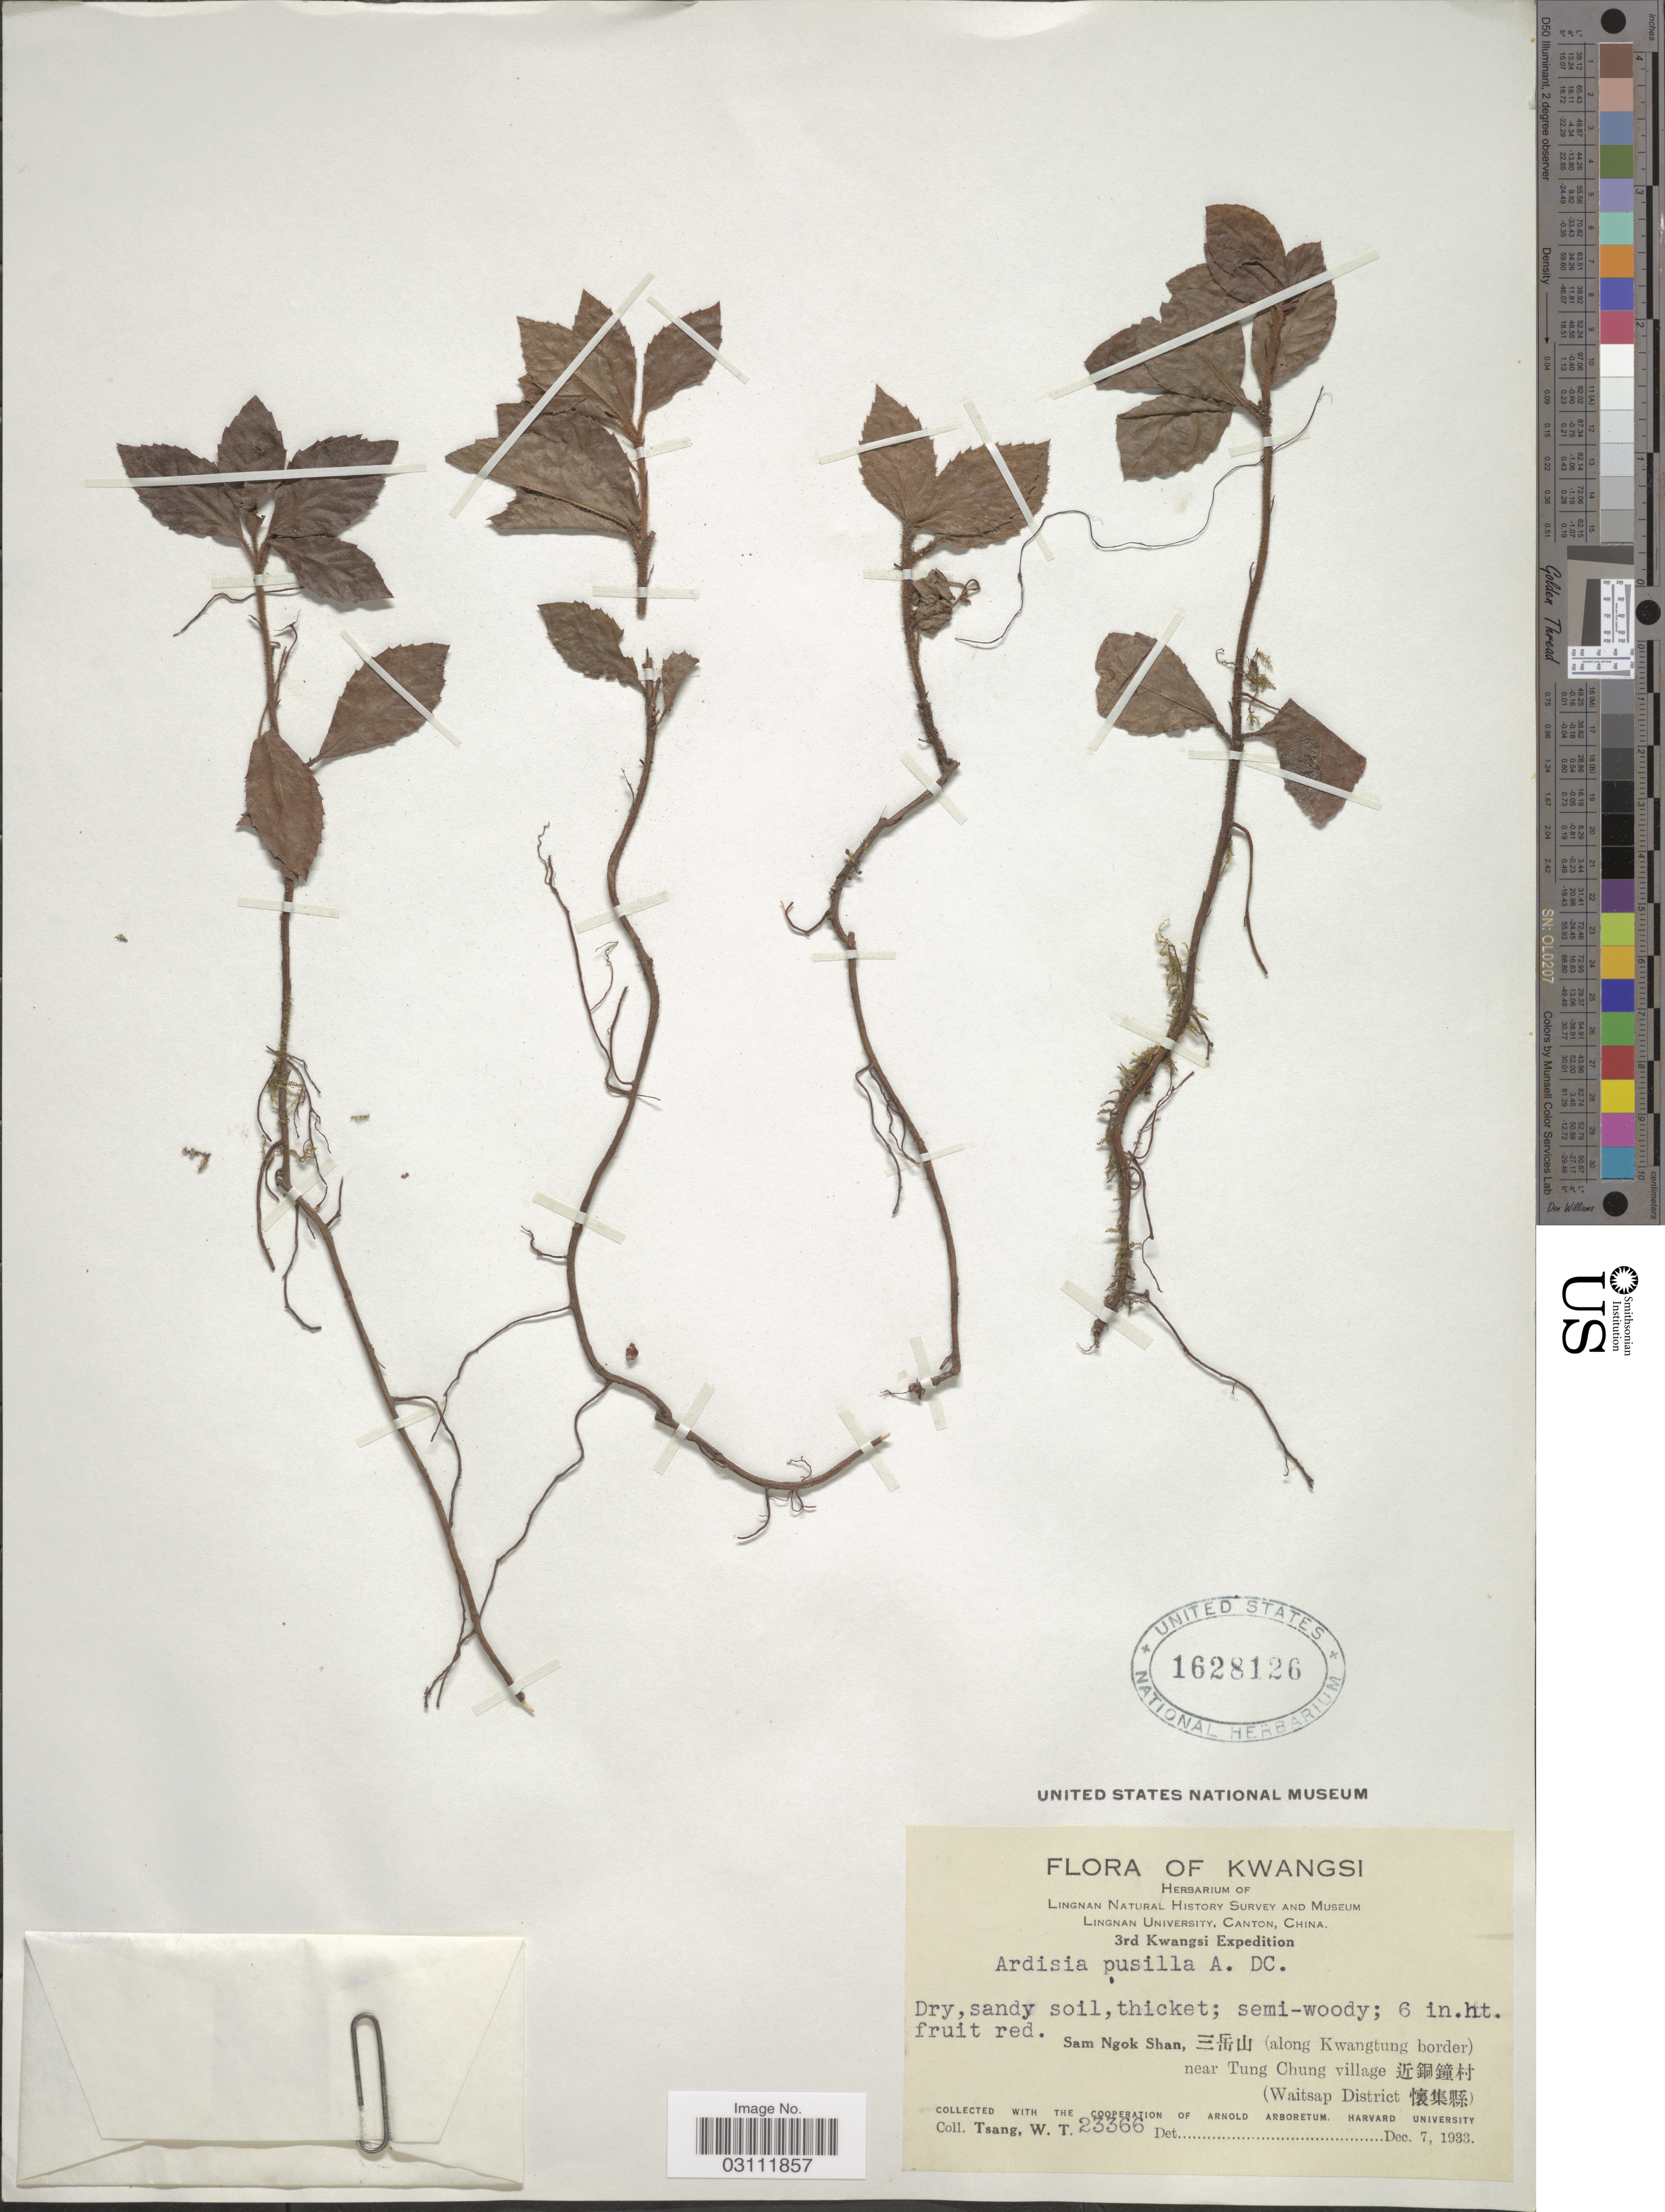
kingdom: Plantae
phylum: Tracheophyta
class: Magnoliopsida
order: Ericales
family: Primulaceae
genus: Ardisia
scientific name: Ardisia pusilla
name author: A. DC.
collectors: W. T. Tsang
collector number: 23366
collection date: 1933-12-07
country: China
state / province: Guangxi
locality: Kwangsi. Sam Ngok Shan (along Kwangtung border) near Tung Chung village (Waitsap District).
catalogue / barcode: US 1628126